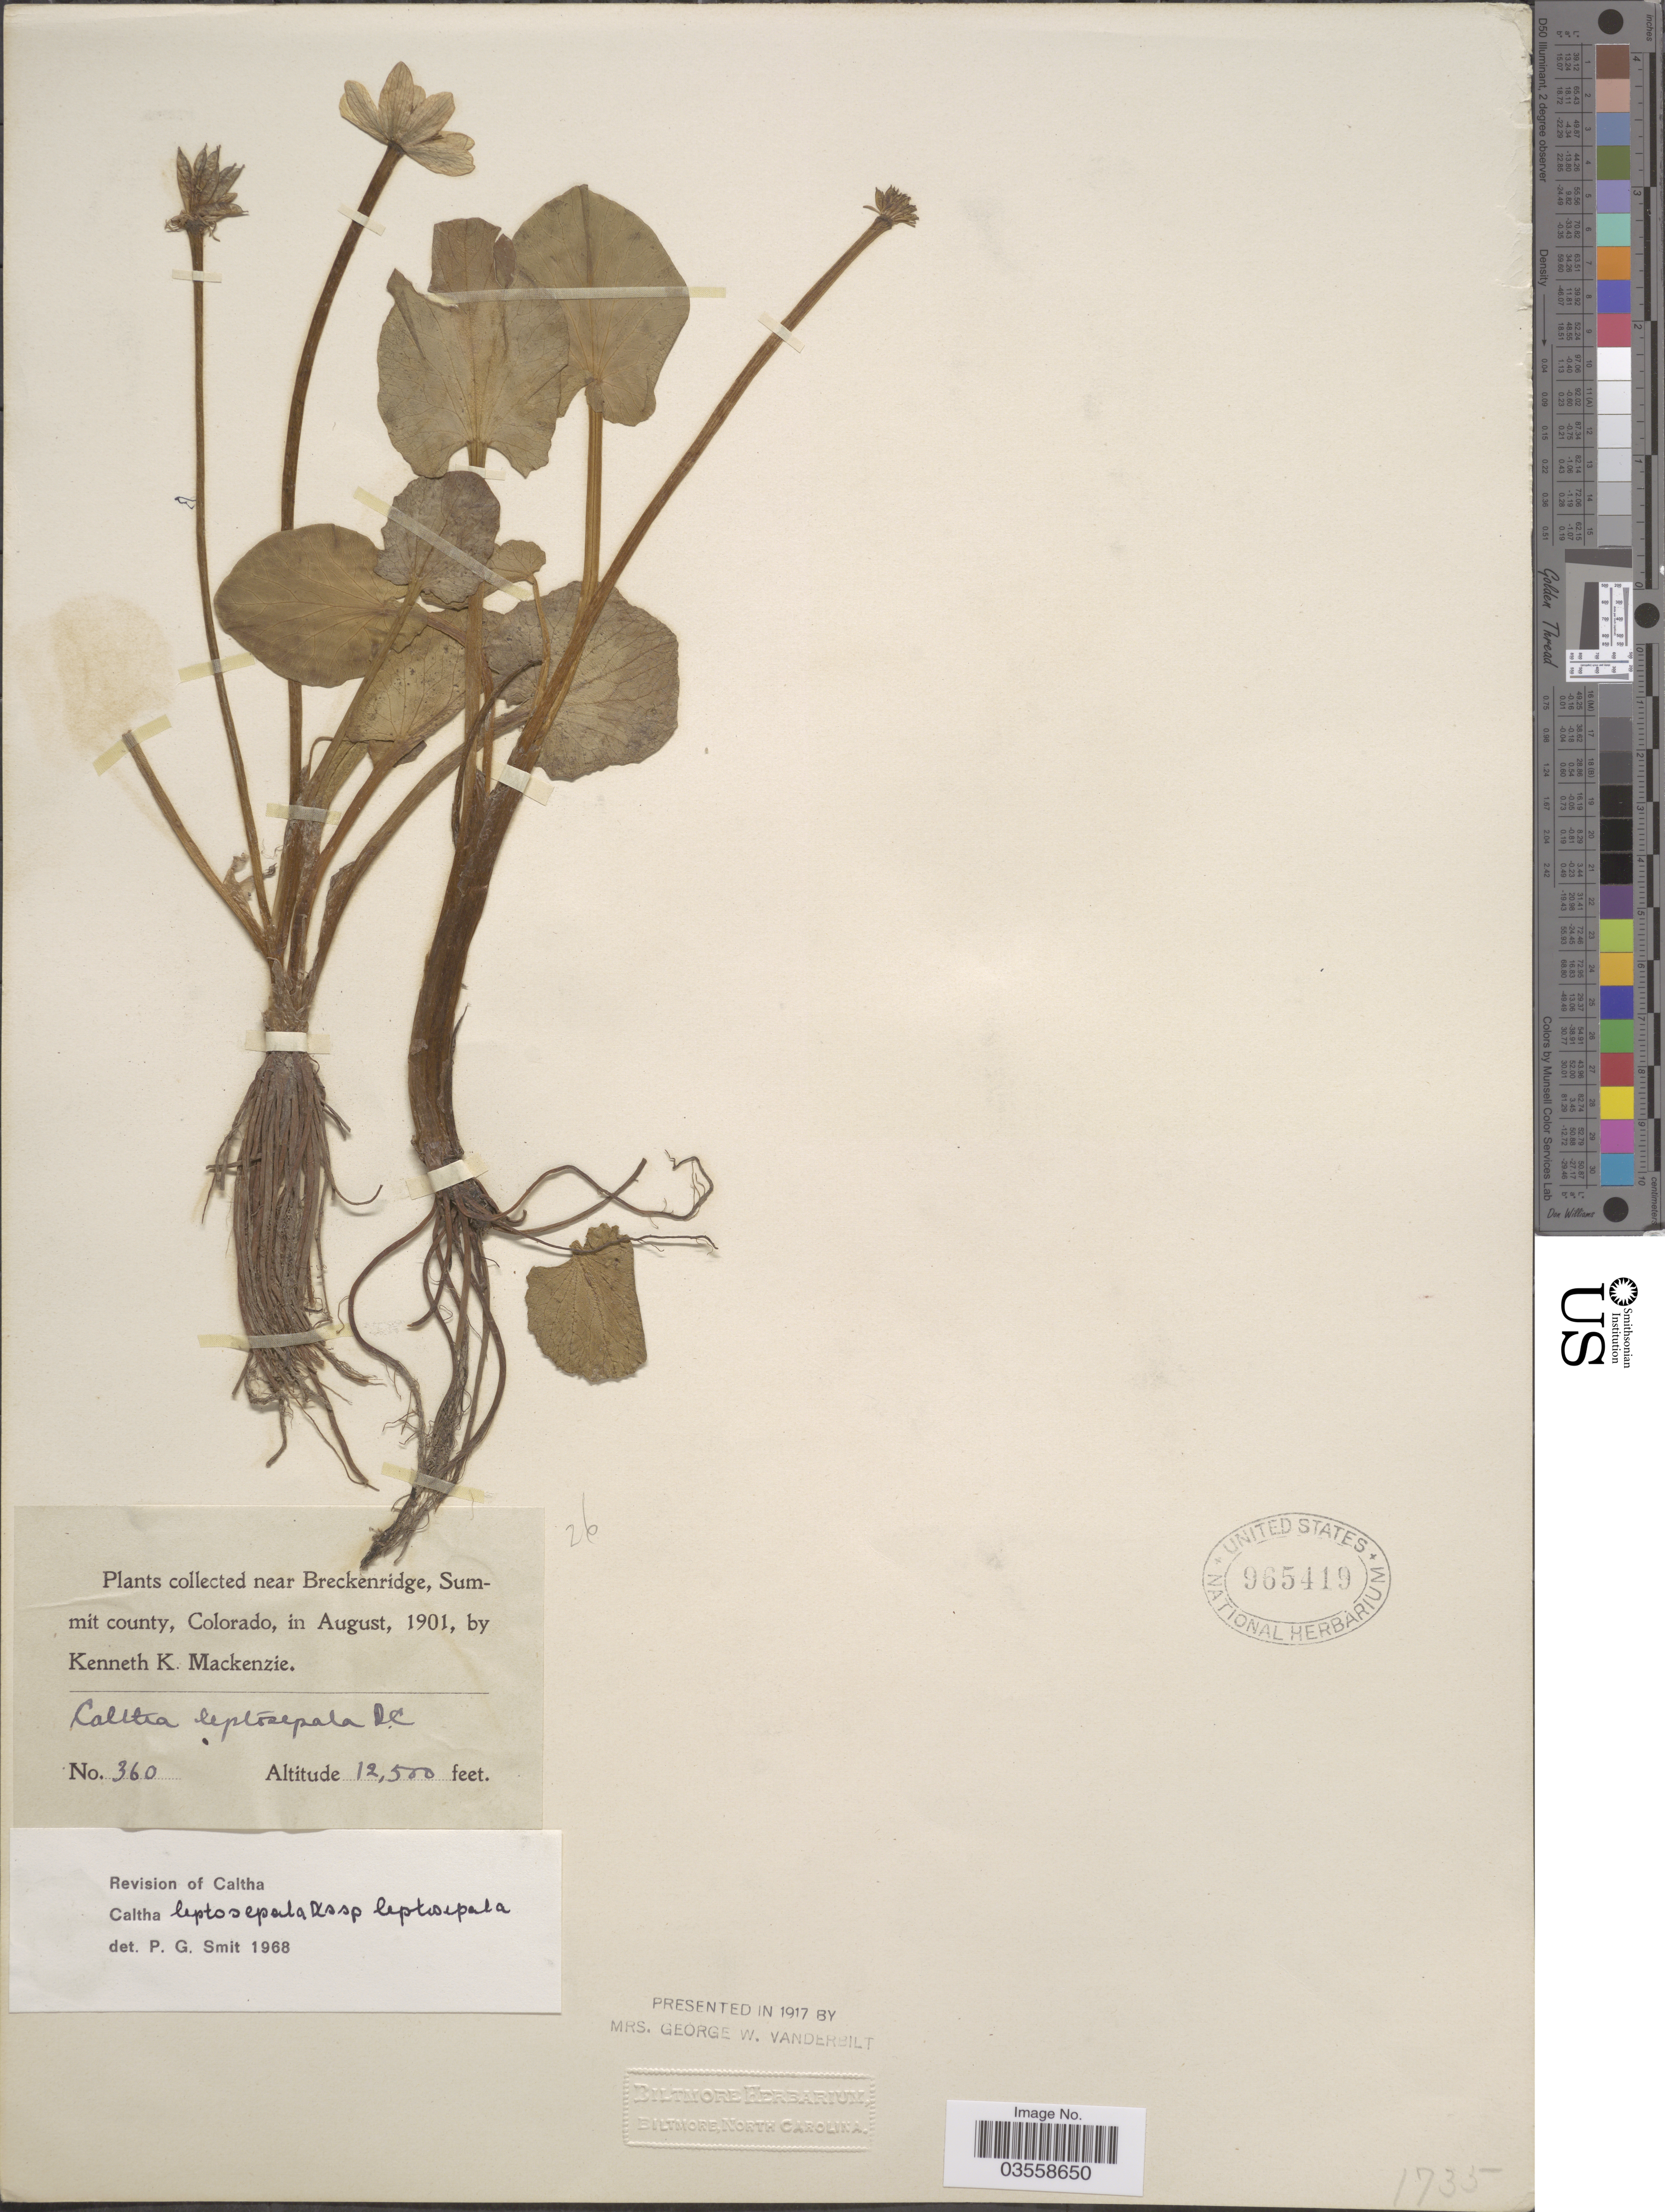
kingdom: Plantae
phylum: Tracheophyta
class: Magnoliopsida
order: Ranunculales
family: Ranunculaceae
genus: Caltha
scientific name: Caltha leptosepala subsp. leptosepala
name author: DC.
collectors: K. K. Mackenzie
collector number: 360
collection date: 1901-08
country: United States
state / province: Colorado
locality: Near Breckinridge, Summit County.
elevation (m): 3810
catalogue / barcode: US 965419